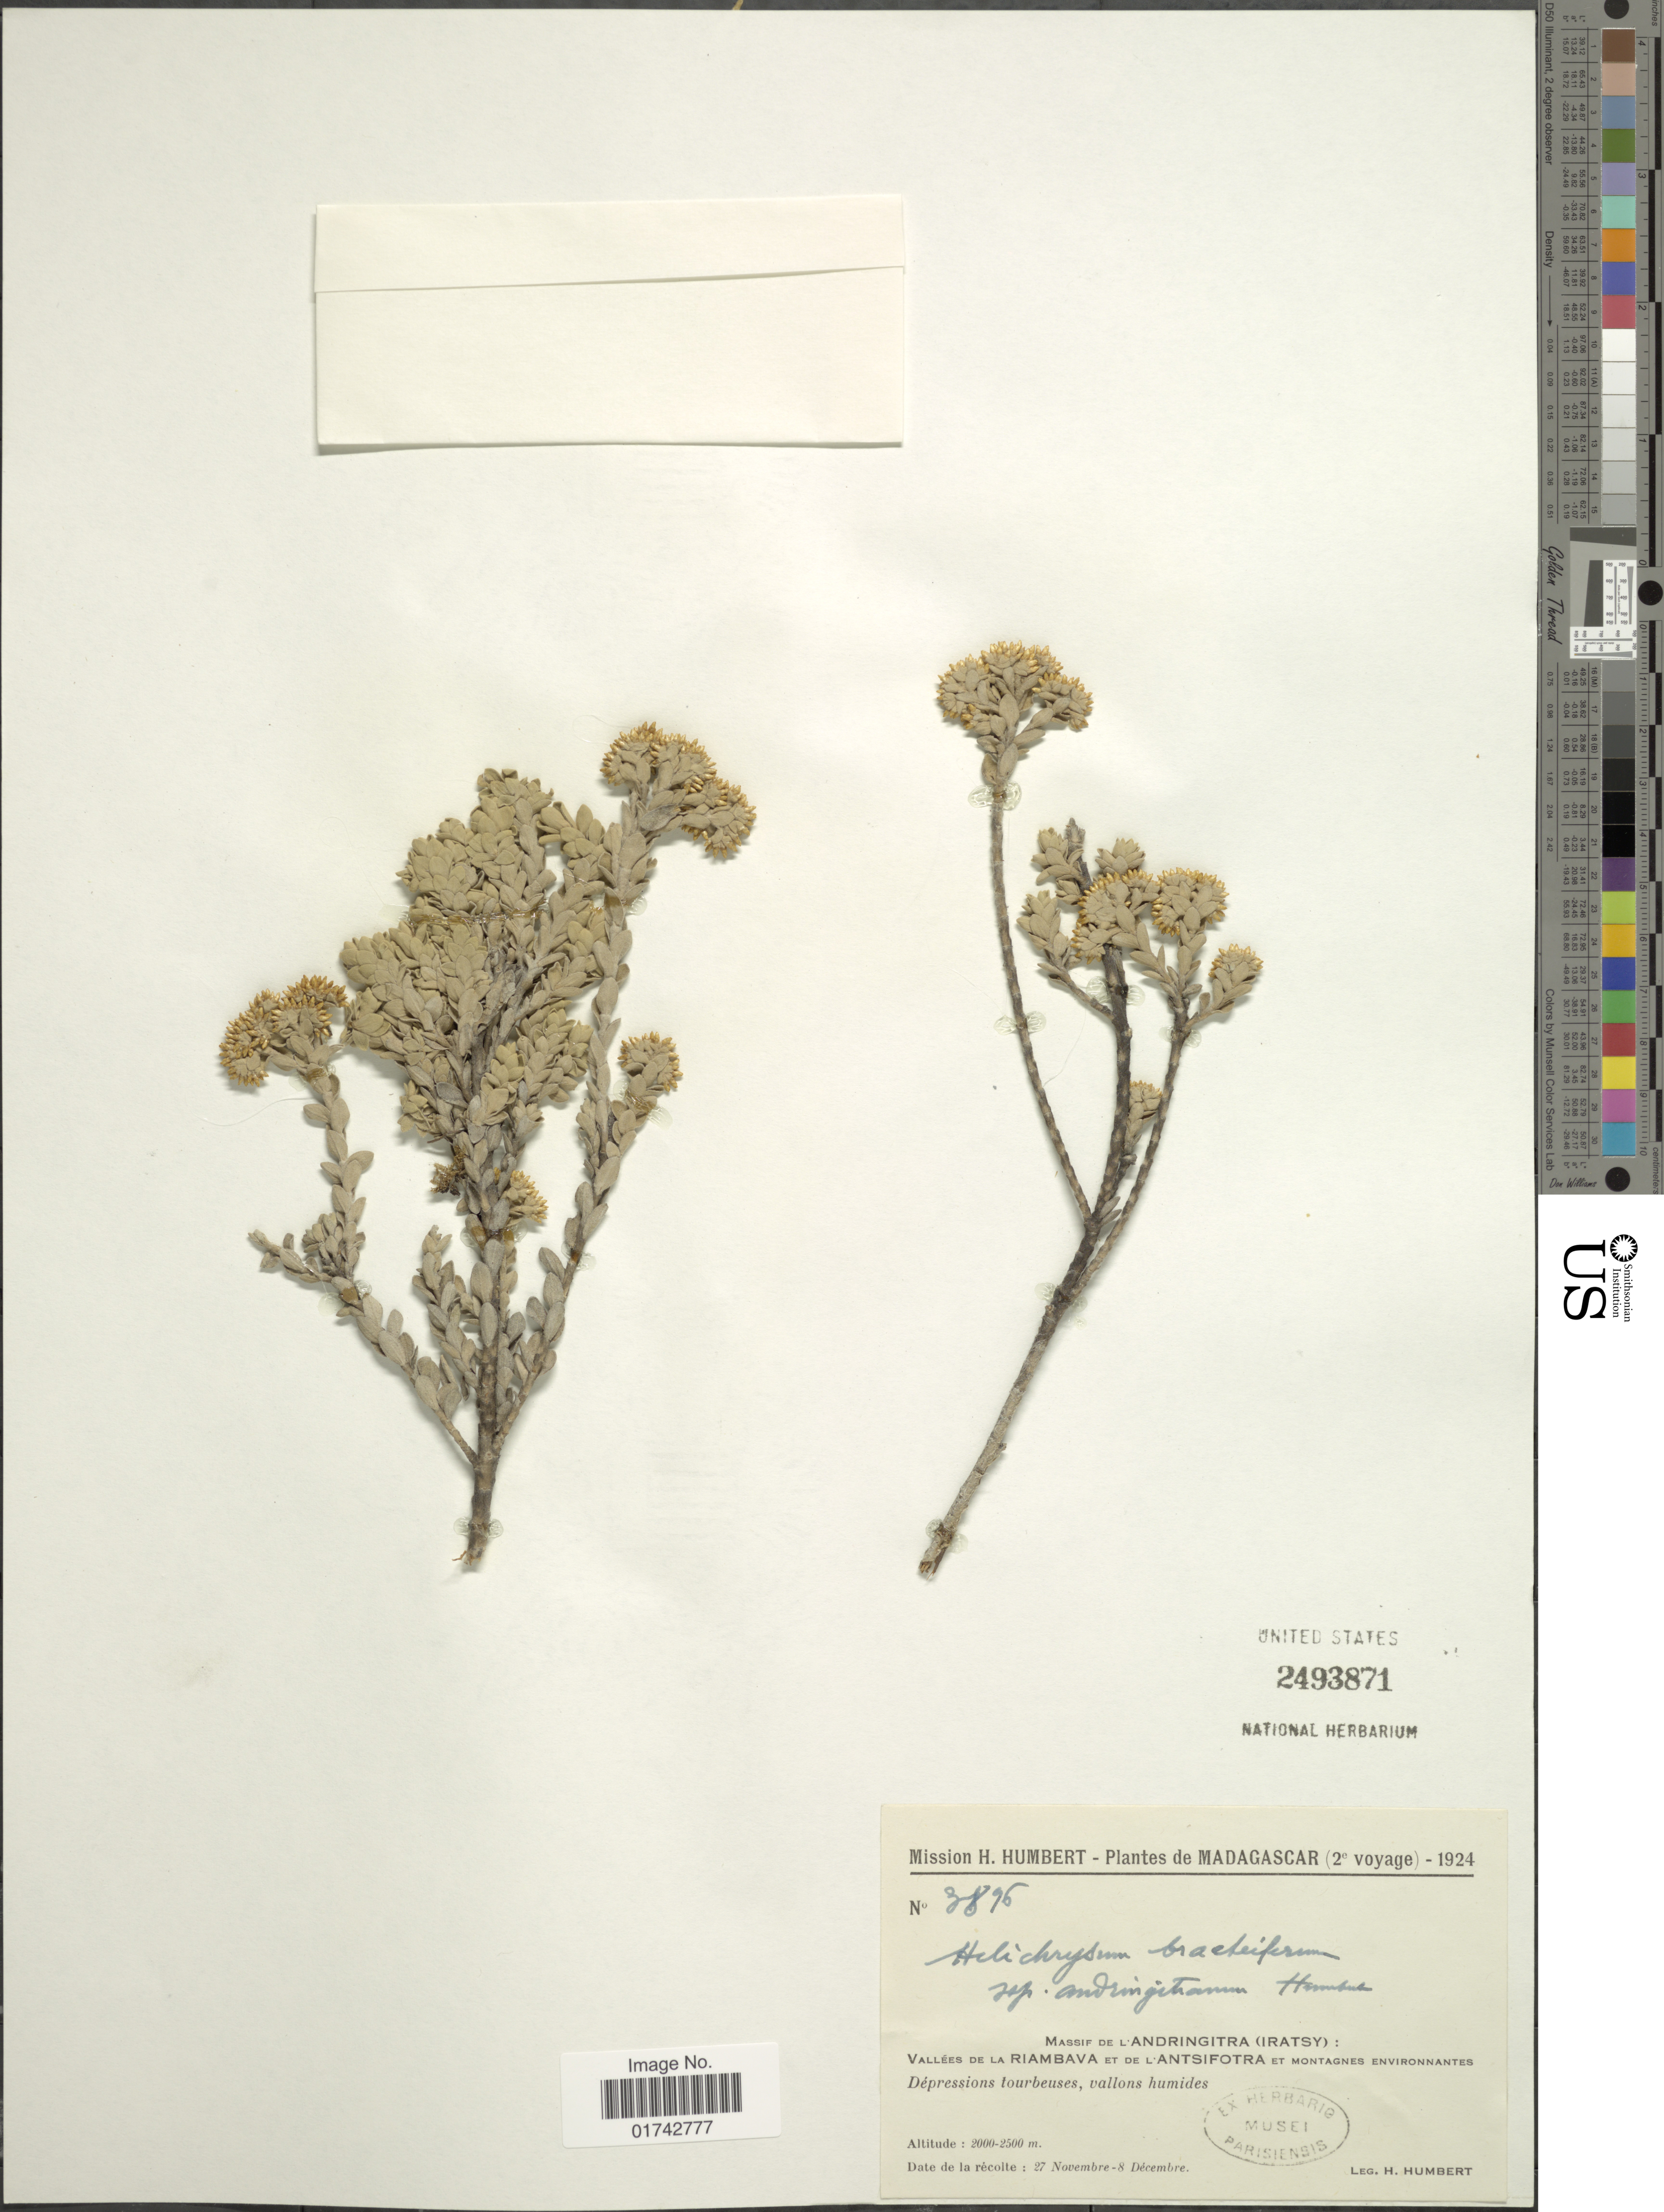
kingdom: Plantae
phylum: Tracheophyta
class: Magnoliopsida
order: Asterales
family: Asteraceae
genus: Helichrysum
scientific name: Helichrysum bracteiferum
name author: (DC.) Humbert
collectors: H. Humbert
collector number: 3896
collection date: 1924-11-27/1924-12-08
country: Madagascar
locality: Massif de l Andringitra (Iratsy): Vallées de la Riambava et de l'Antsifotra et montagnes environnantes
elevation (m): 2000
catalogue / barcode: US 2493871